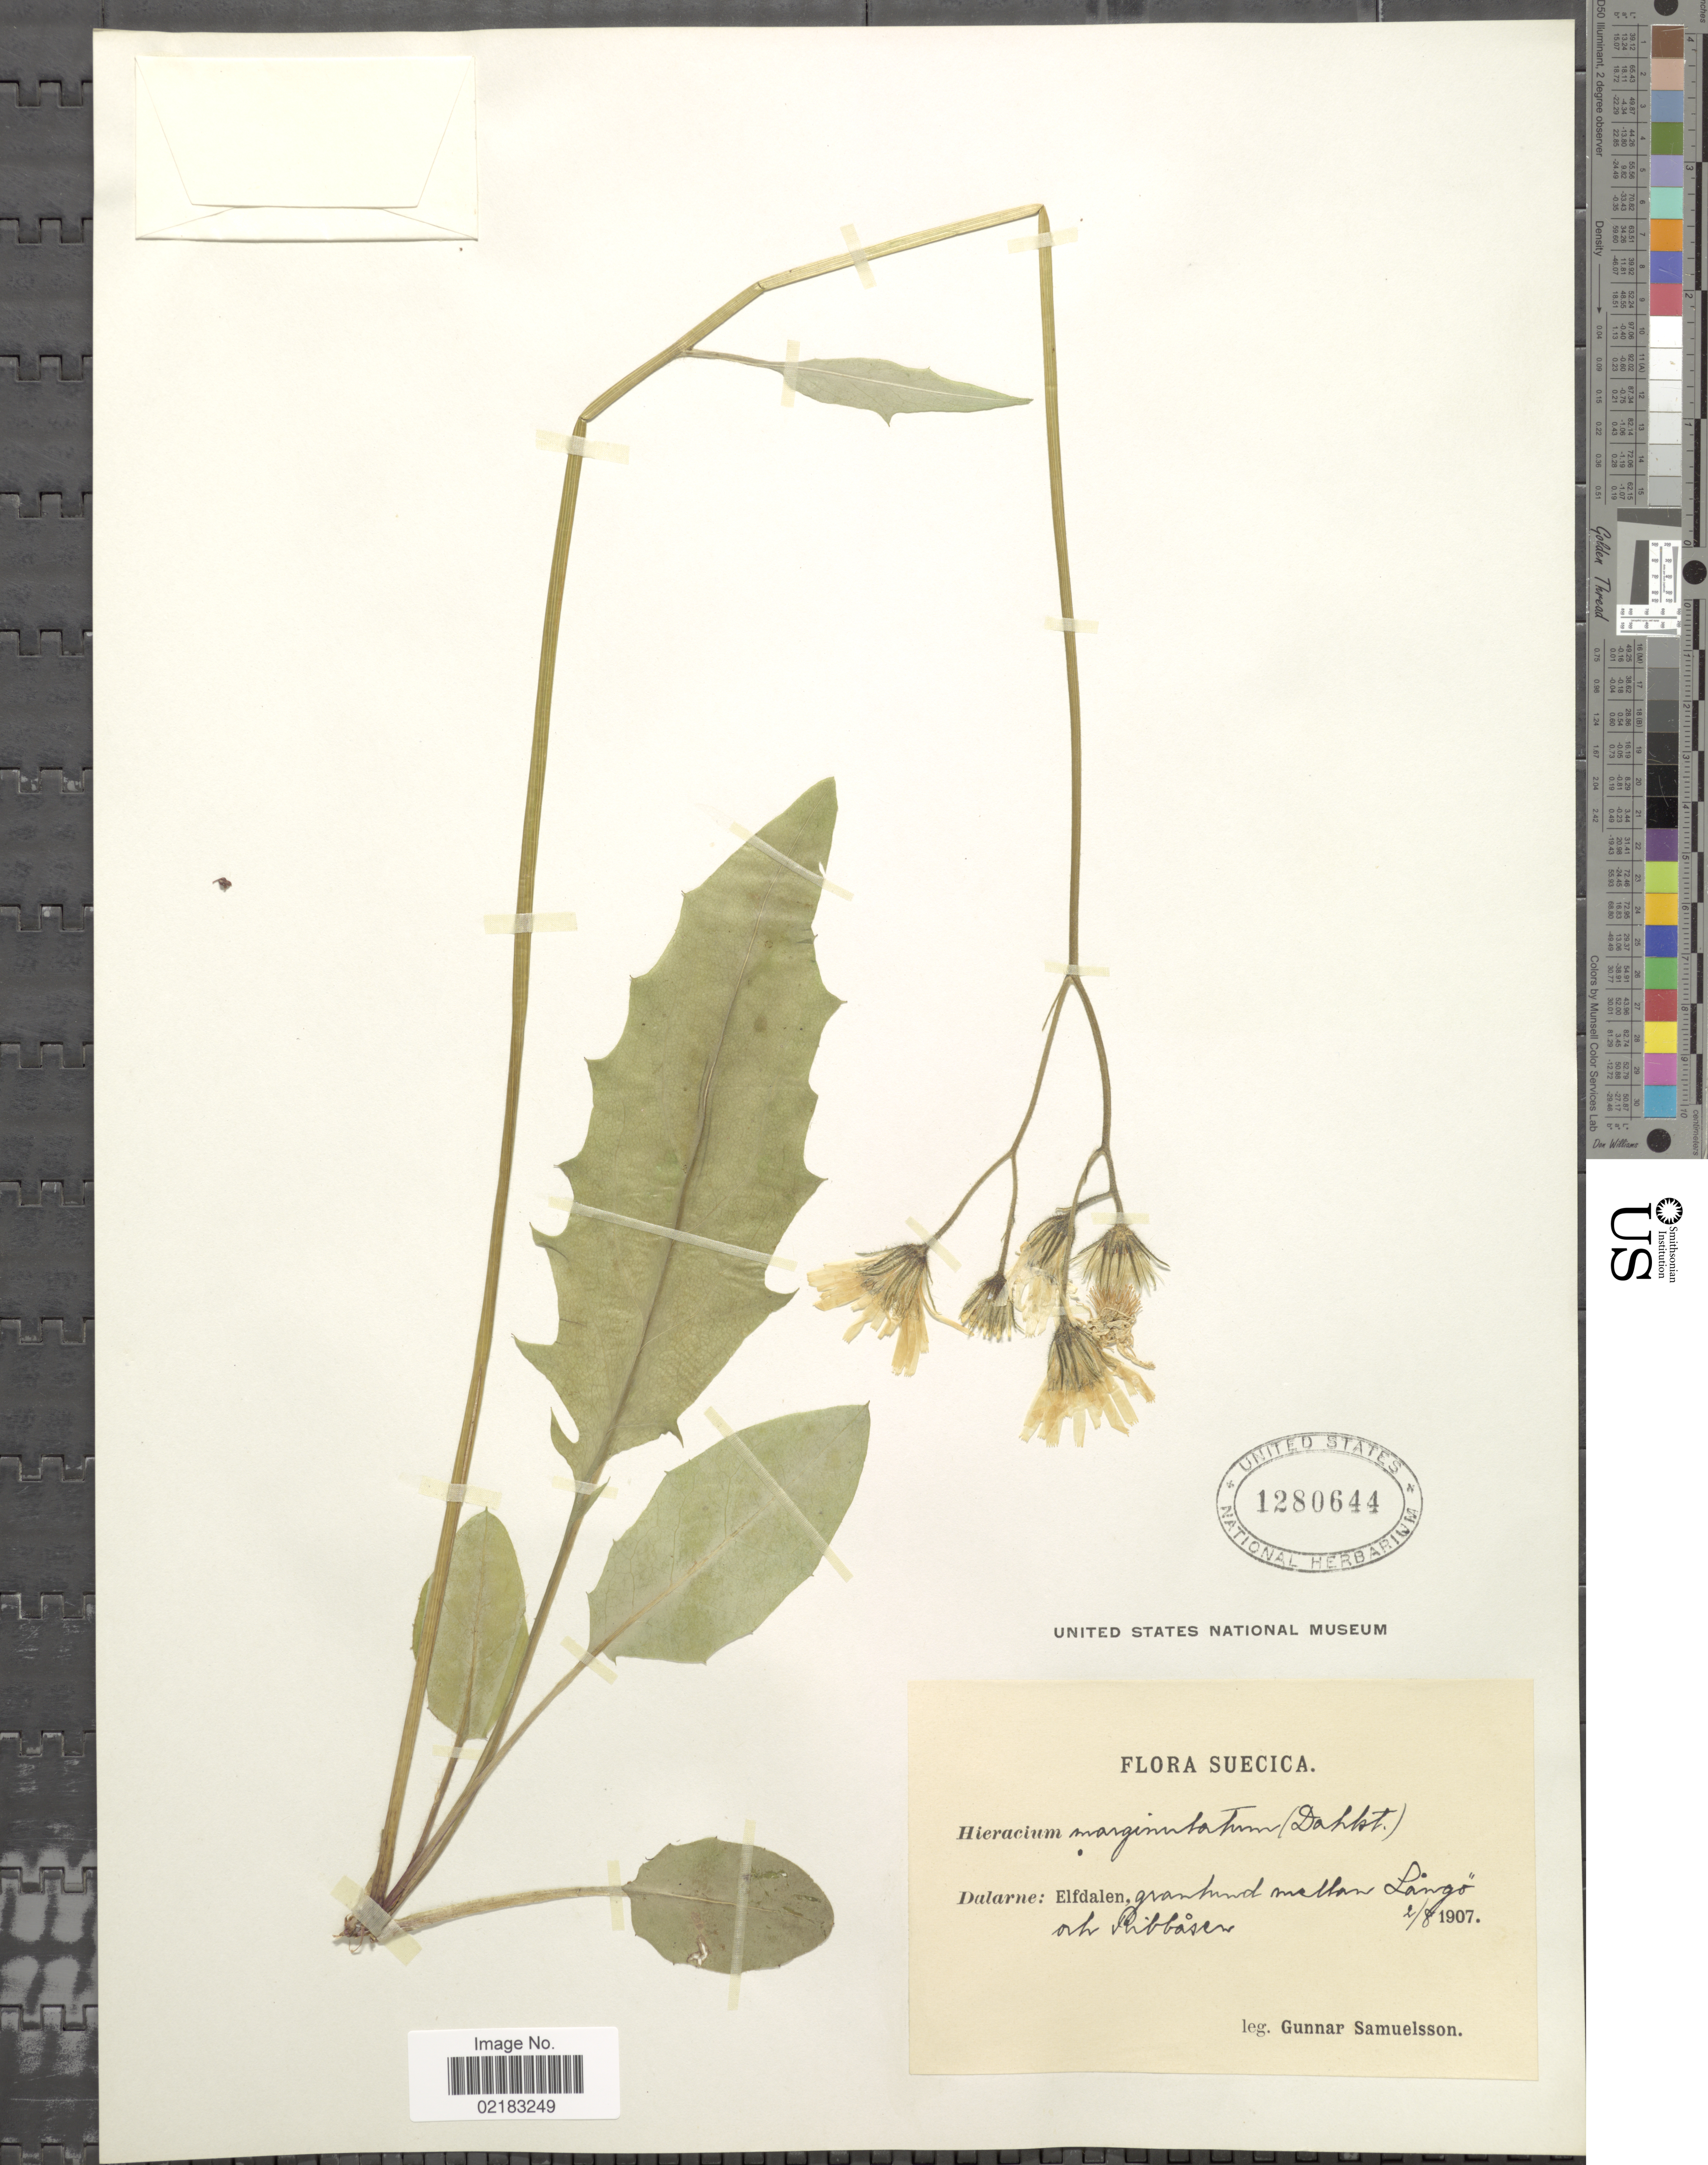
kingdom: Plantae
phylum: Tracheophyta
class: Magnoliopsida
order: Asterales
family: Asteraceae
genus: Hieracium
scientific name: Hieracium marginulatum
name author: Dahlst.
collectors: G. Samuelsson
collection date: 1907-08-02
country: Sweden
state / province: Dalarna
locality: Elfdalen, Lango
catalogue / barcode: US 1280644